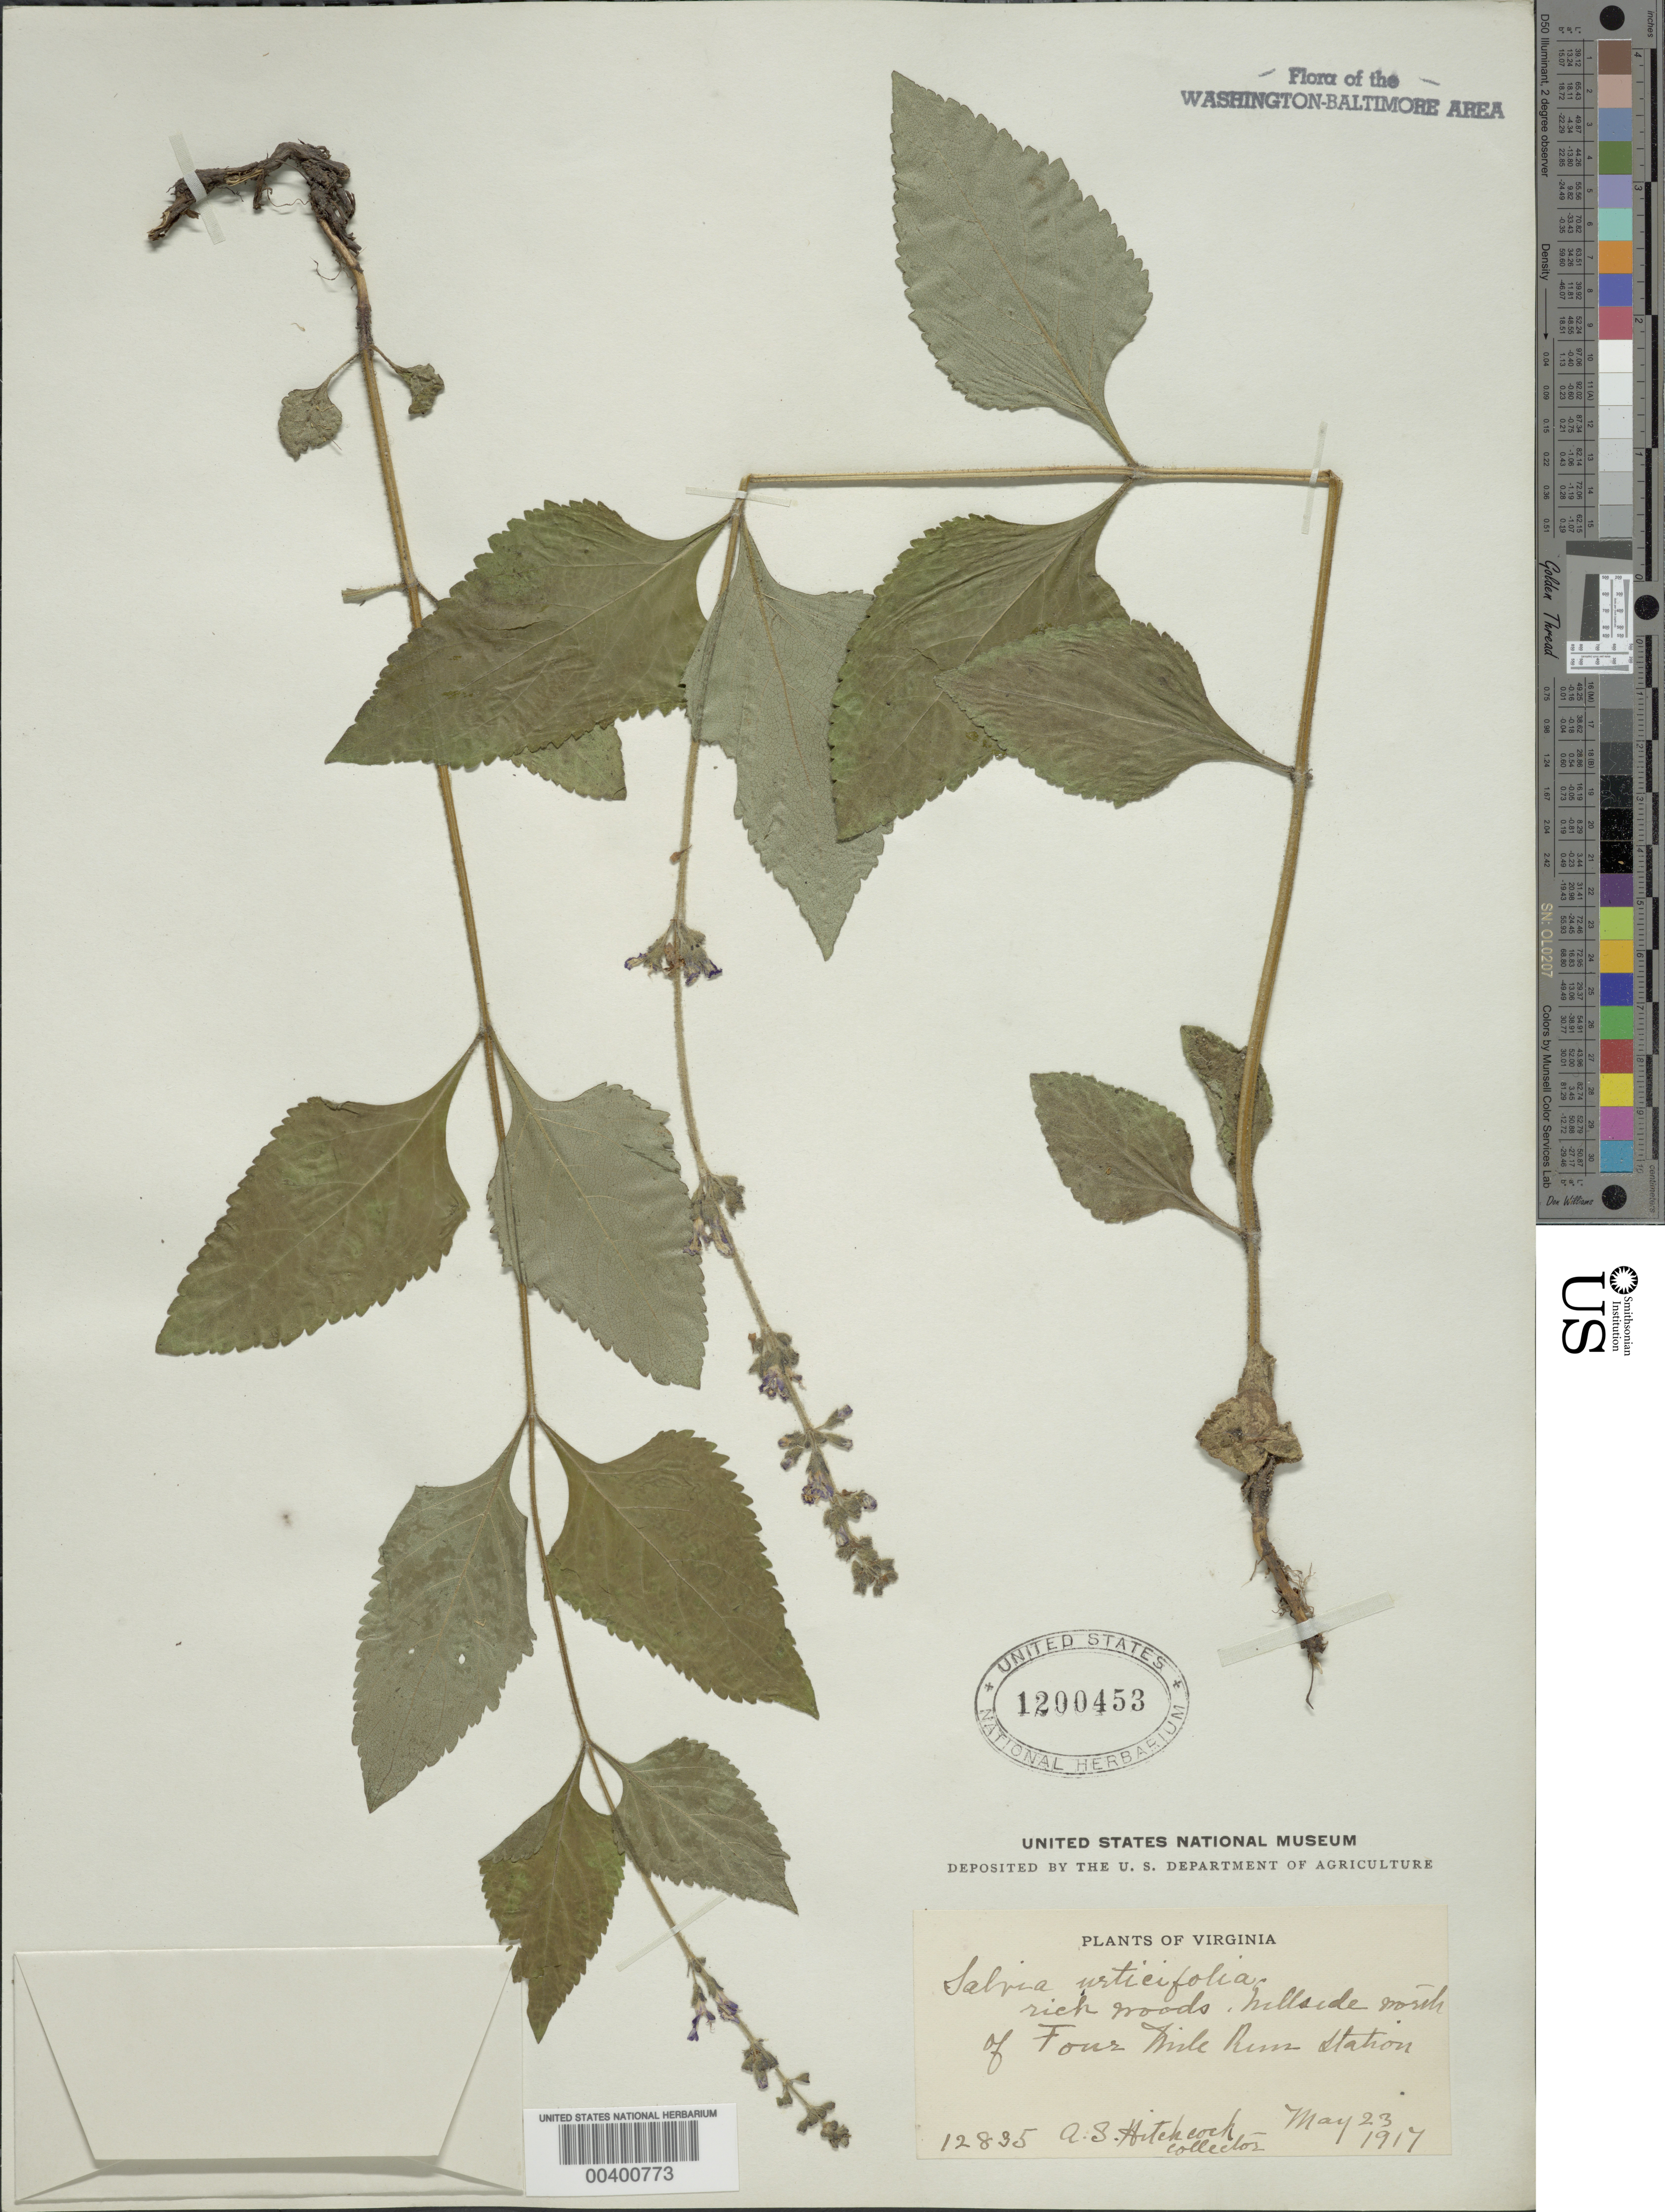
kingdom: Plantae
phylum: Tracheophyta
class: Magnoliopsida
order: Lamiales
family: Lamiaceae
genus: Salvia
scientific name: Salvia urticifolia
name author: L.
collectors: A. S. Hitchcock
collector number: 12835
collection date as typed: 23 May 1917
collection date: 1917-05-23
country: United States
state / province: Virginia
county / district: Arlington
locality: North of Four Mile Run Station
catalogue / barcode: US 1200453